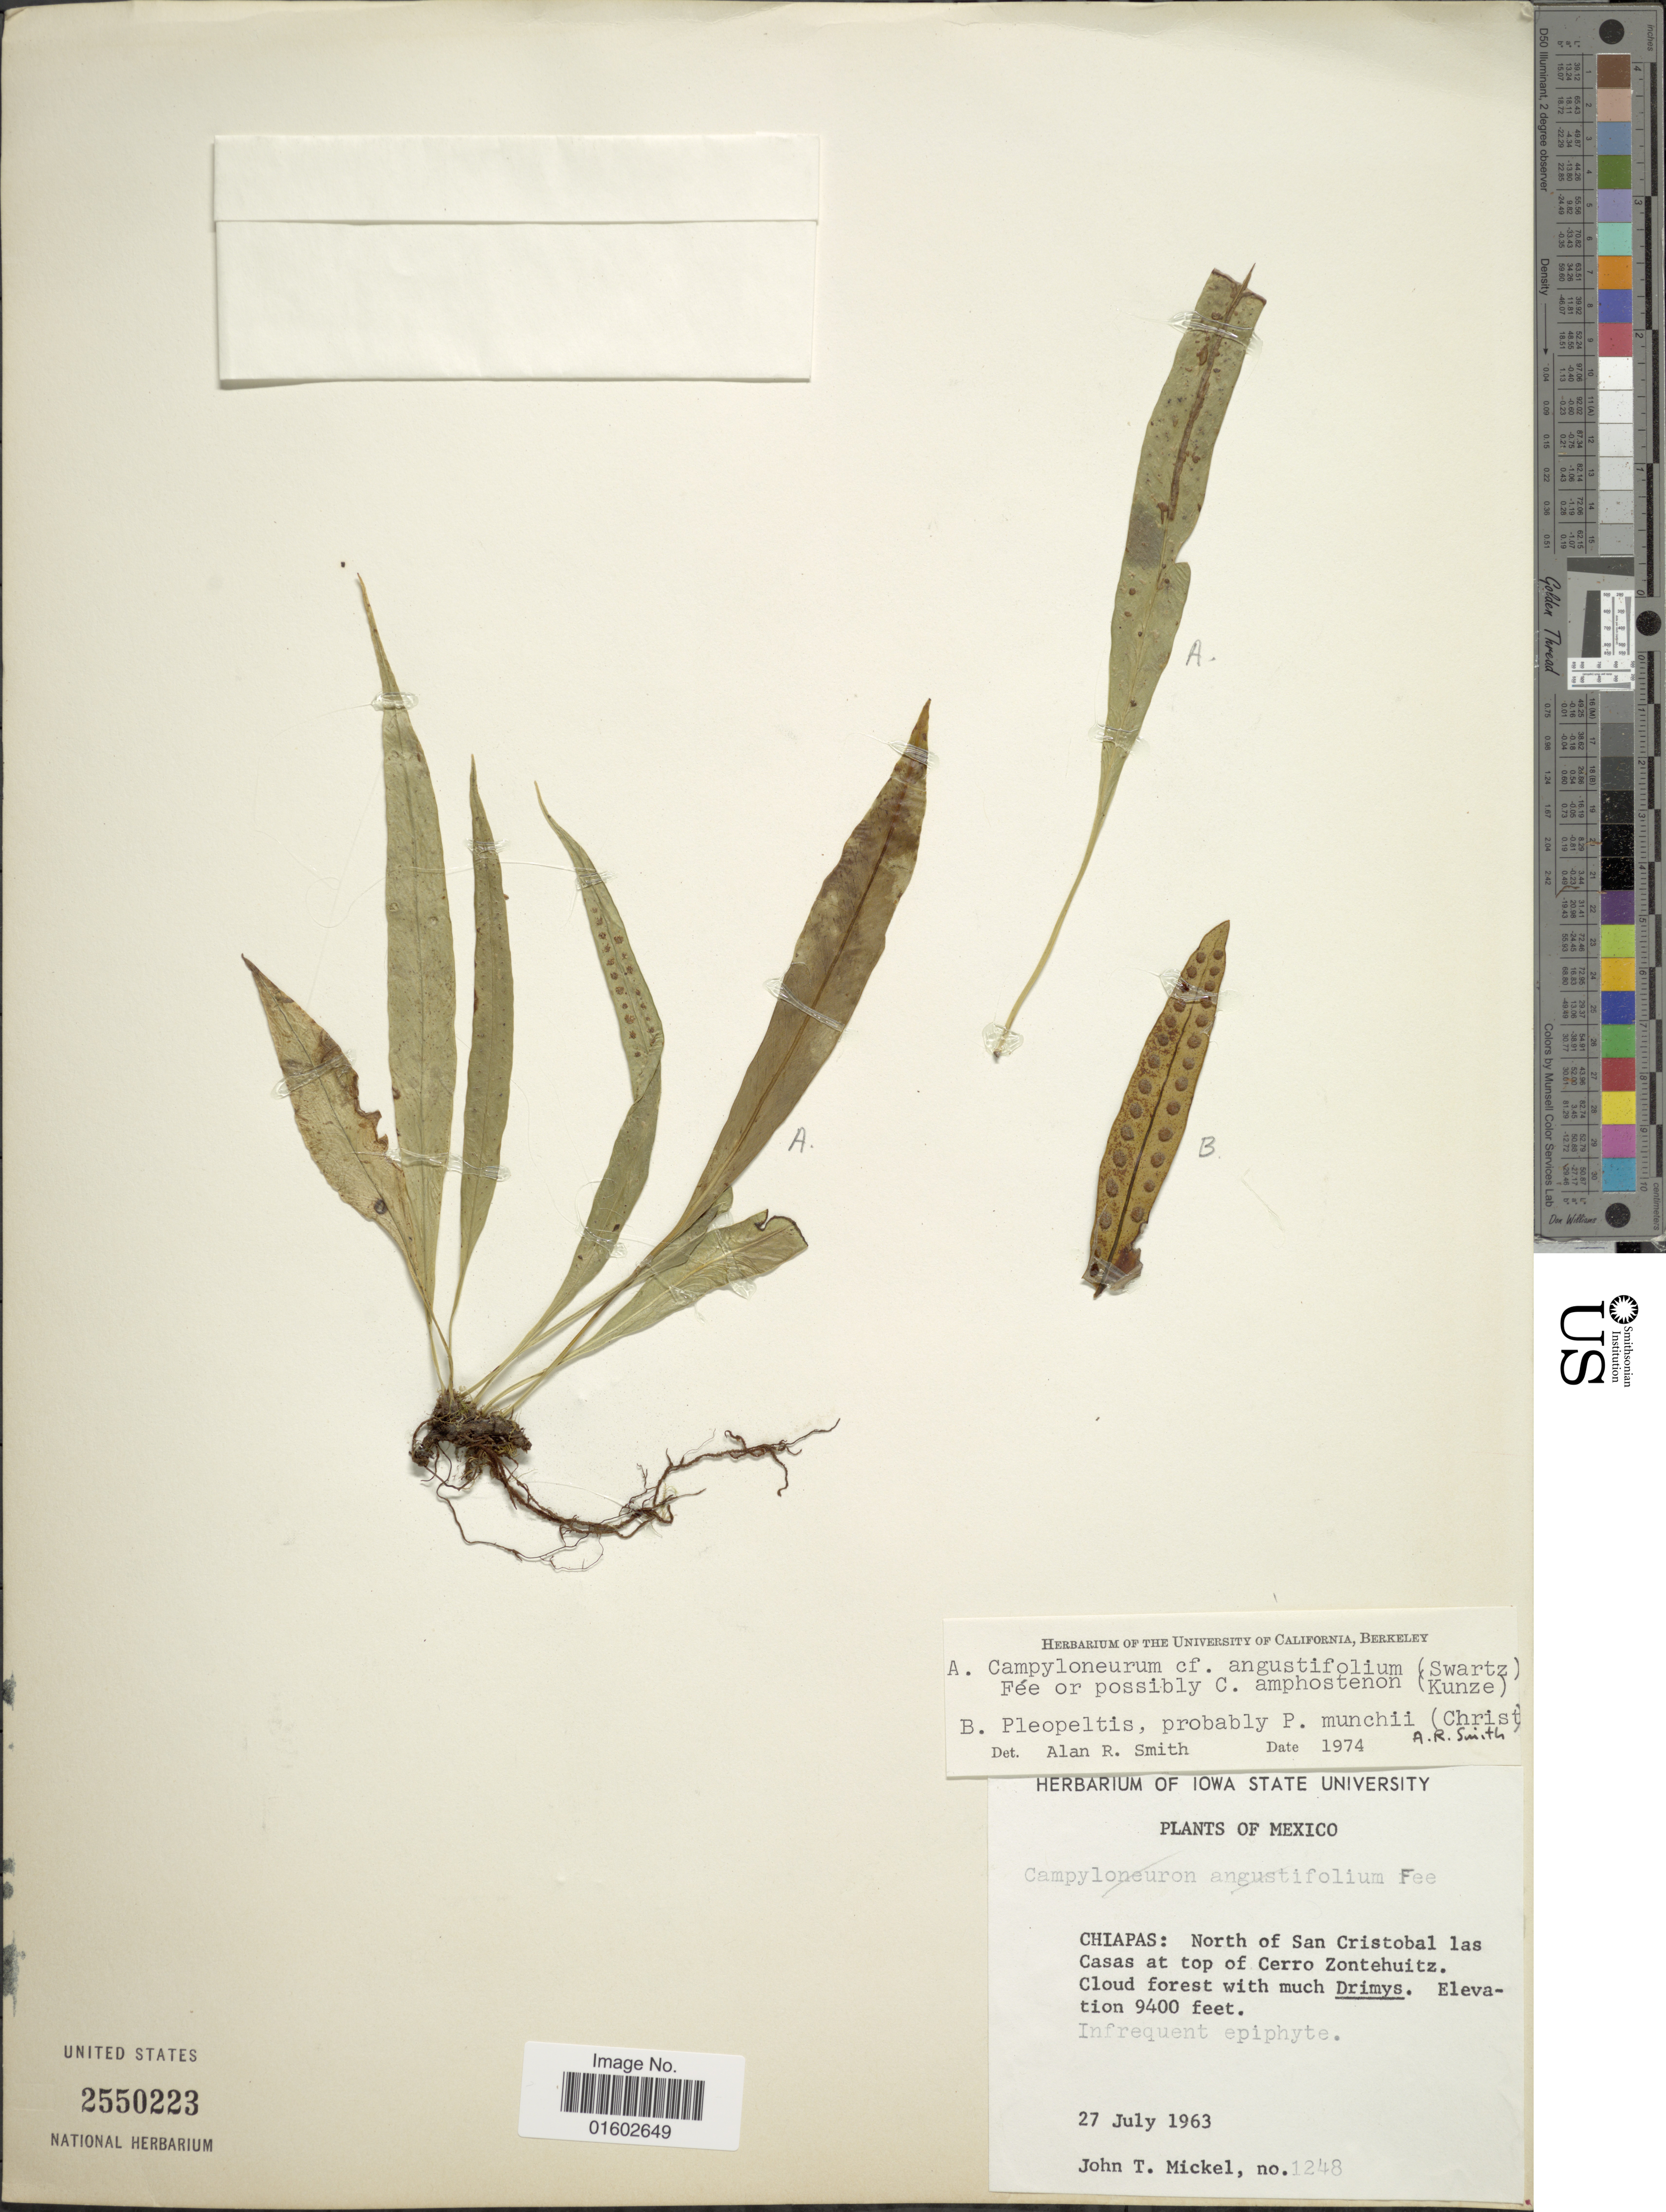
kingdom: Plantae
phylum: Tracheophyta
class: Polypodiopsida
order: Polypodiales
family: Polypodiaceae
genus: Campyloneurum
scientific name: Campyloneurum angustifolium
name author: (Sw.) Fée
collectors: J. T. Mickel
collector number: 1248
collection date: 1963-07-27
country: Mexico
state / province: Chiapas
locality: North of San Cristobal las Casas at top of Cerro Zontehuitz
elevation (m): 2865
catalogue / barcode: US 255223